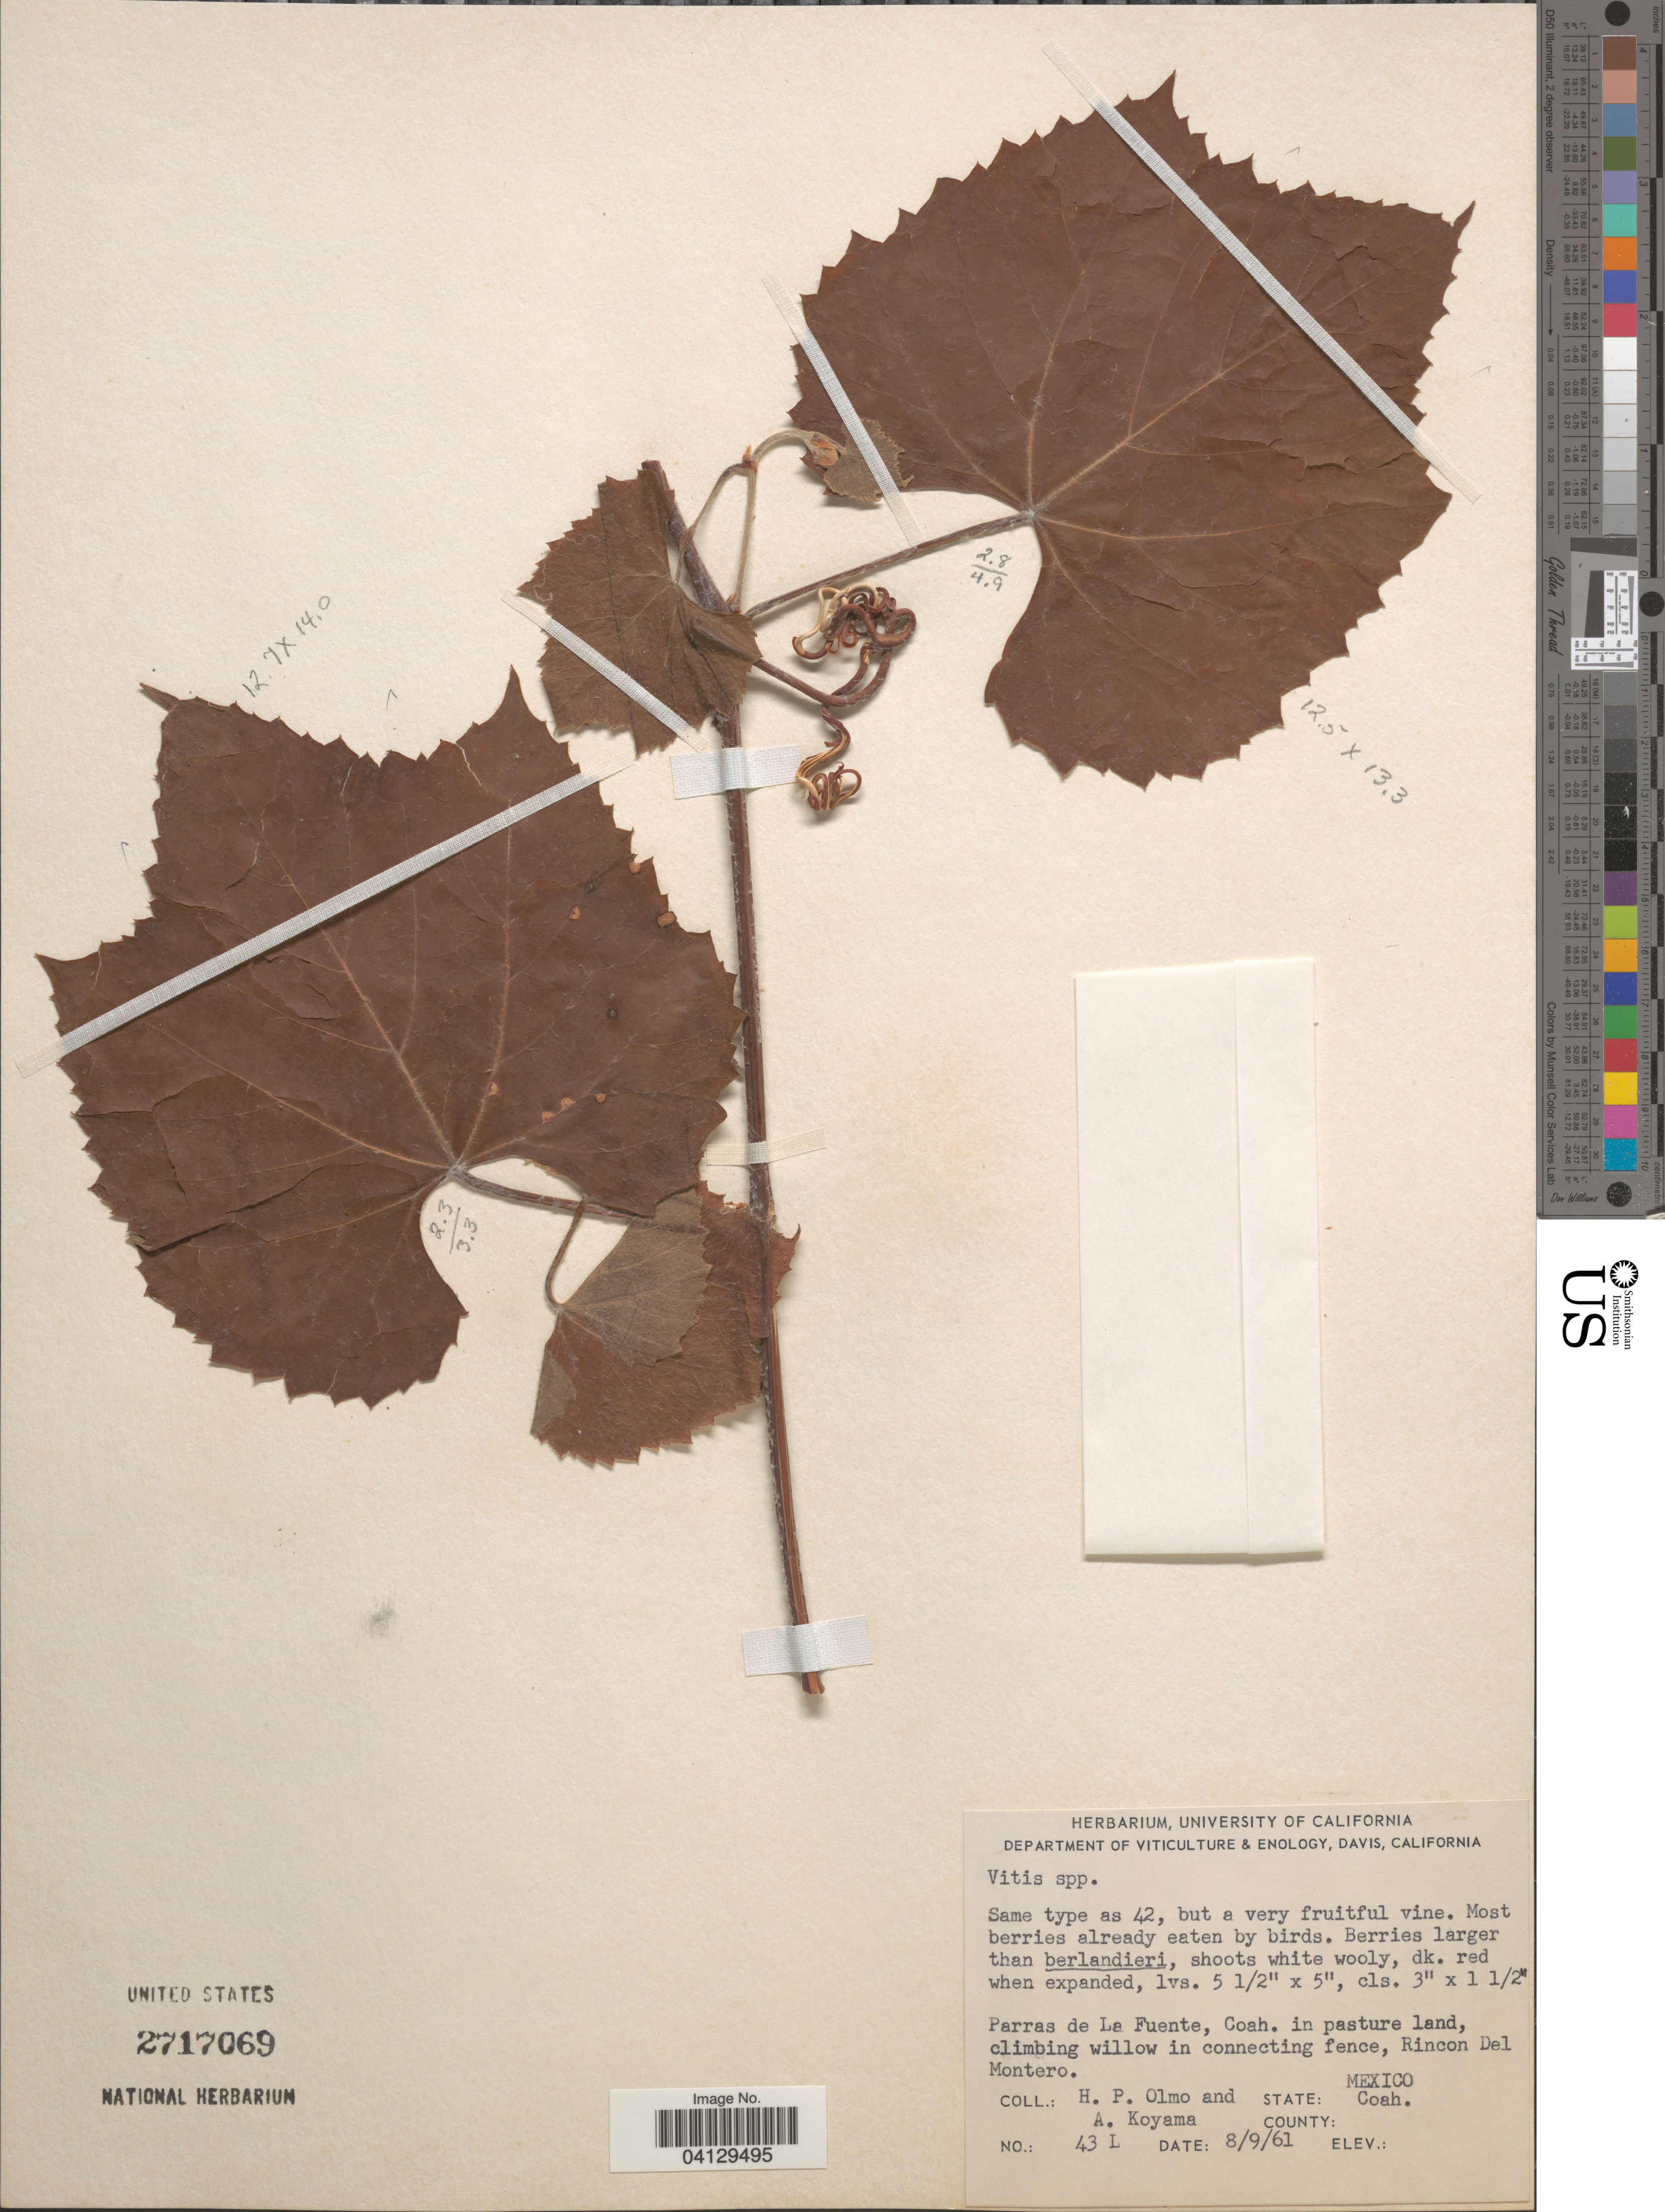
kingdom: Plantae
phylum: Tracheophyta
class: Magnoliopsida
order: Vitales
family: Vitaceae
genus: Vitis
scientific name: Vitis sp.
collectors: H. Olmo & A. Koyama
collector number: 43L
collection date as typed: Transcribed d/m/y: 9/8/61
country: Mexico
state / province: Coahuila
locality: Parras de La Fuente, in pasture land, climbing willow in connecting fence, Rincon Del Montero.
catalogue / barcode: US 2717069